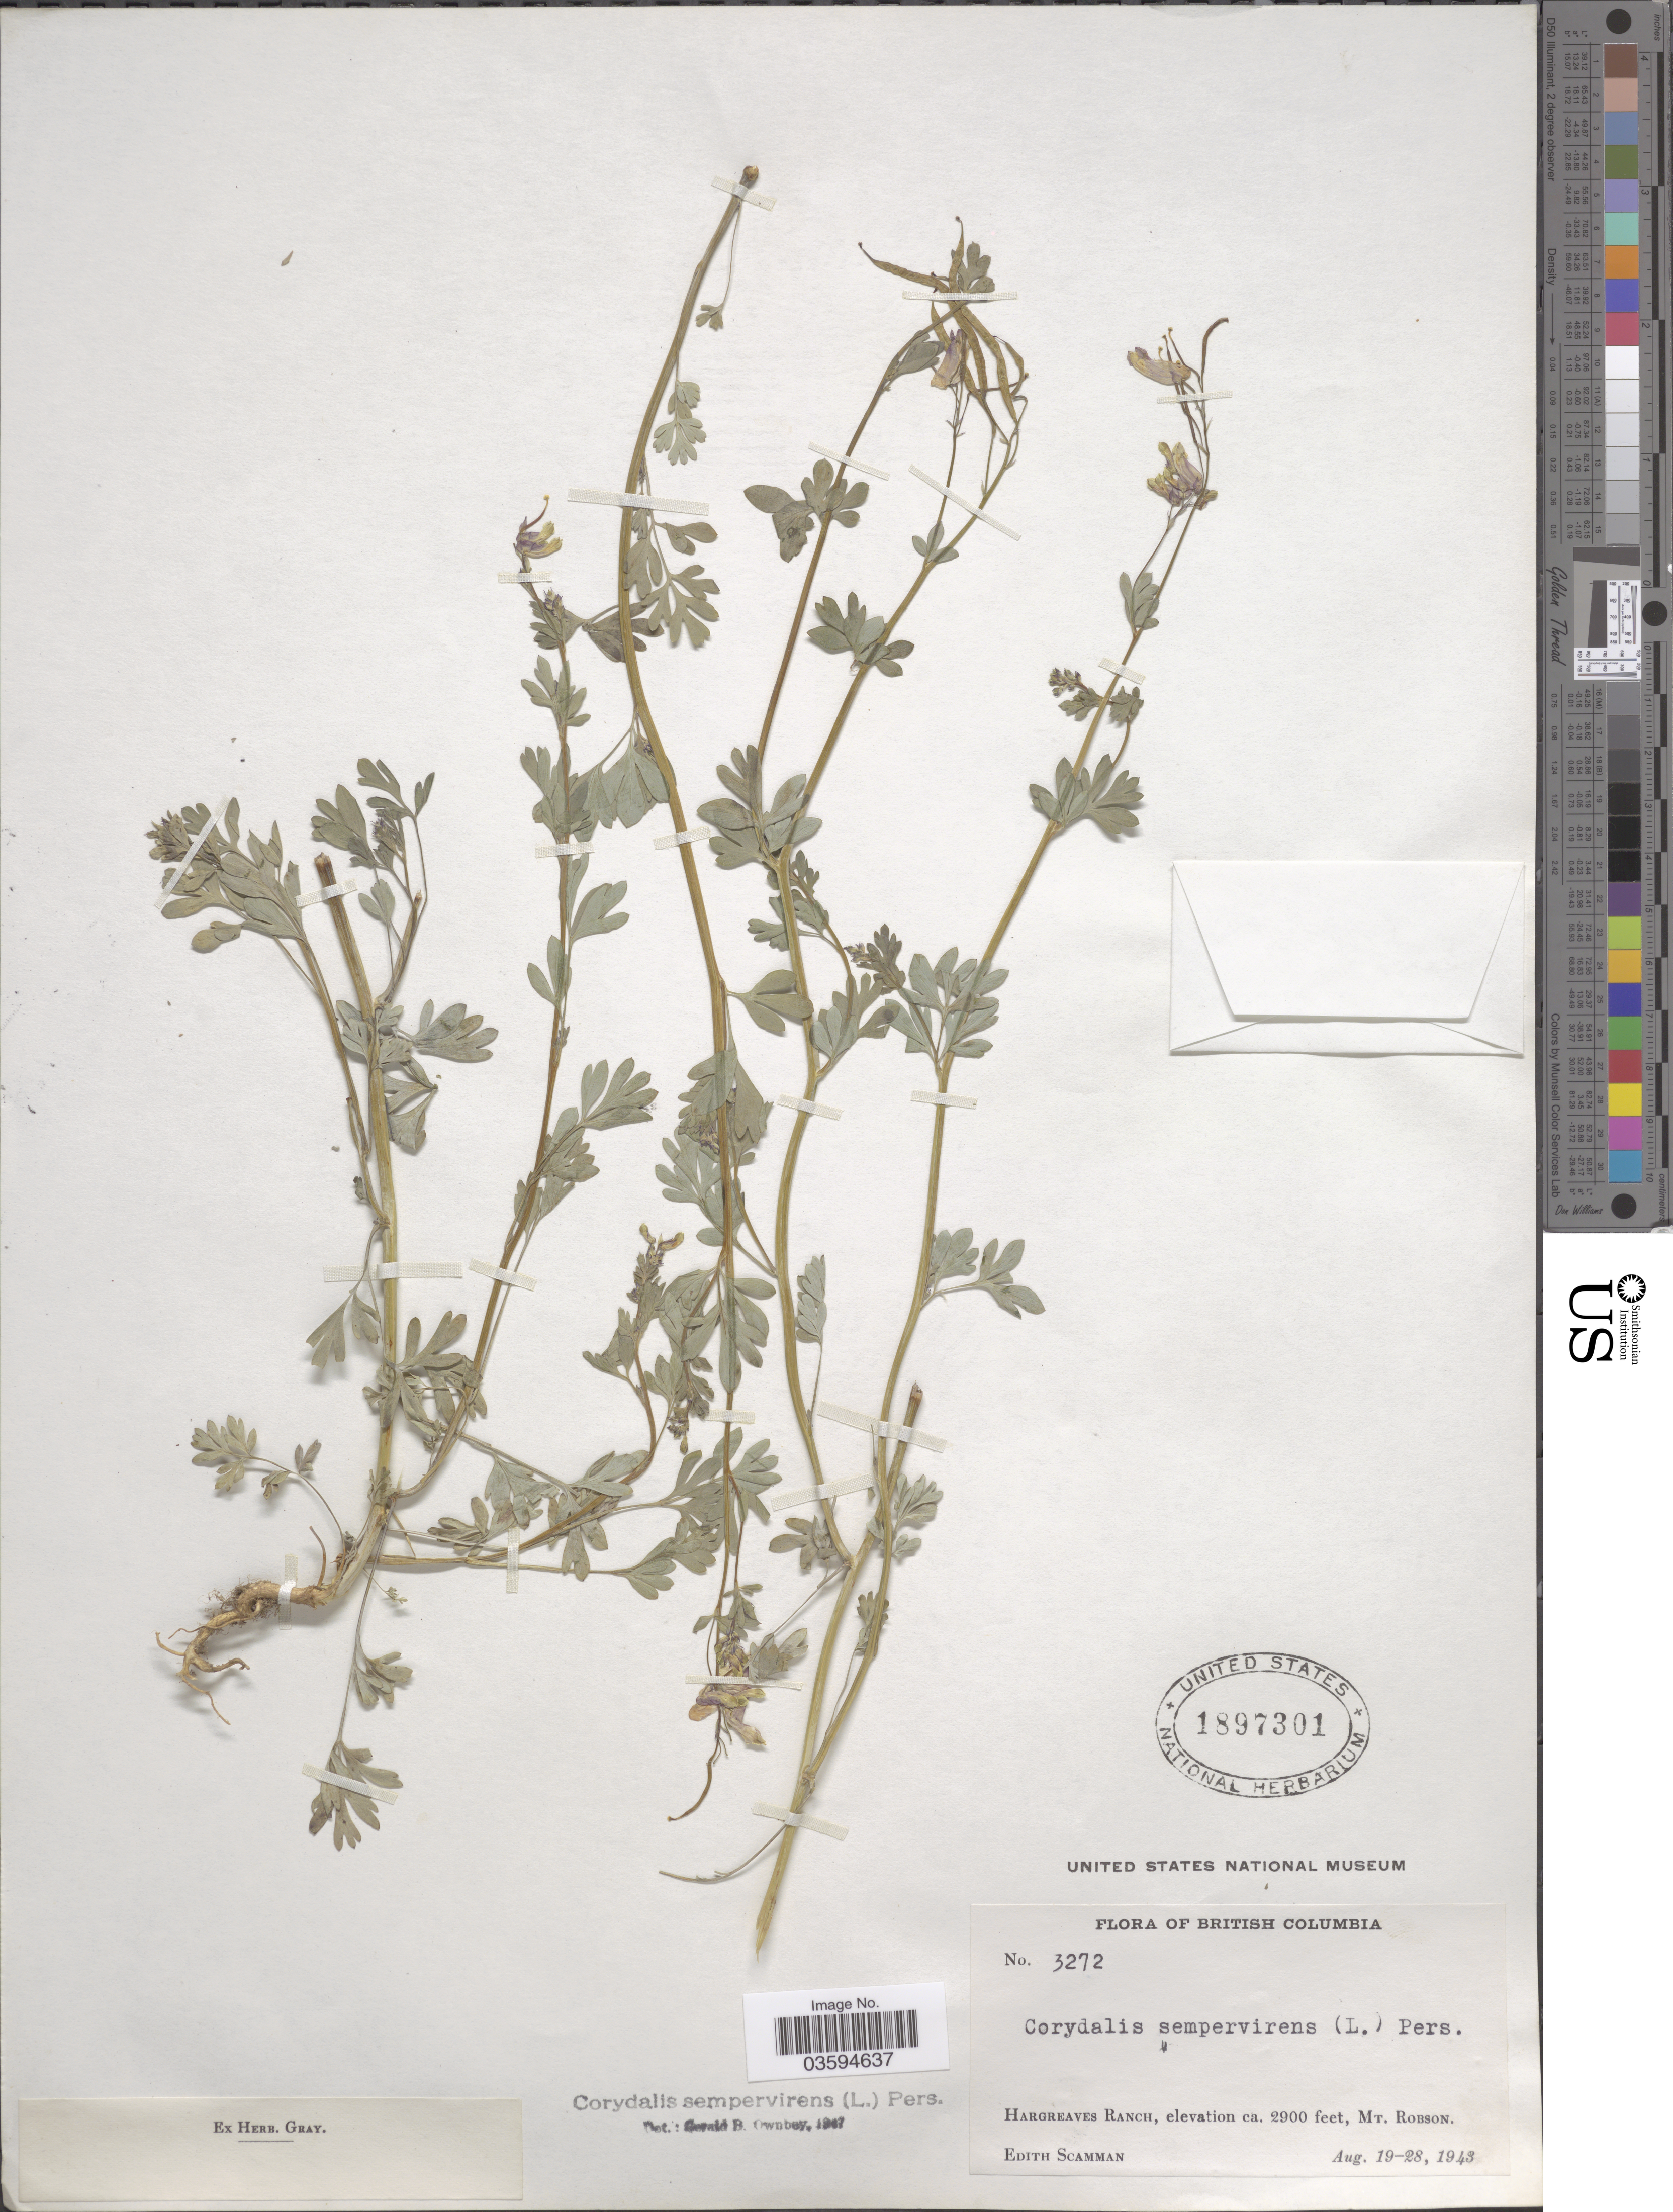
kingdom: Plantae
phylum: Tracheophyta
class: Magnoliopsida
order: Ranunculales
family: Papaveraceae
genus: Capnoides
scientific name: Capnoides sempervirens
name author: (L.) Borkh.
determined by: Strong, M. T., (US), Smithsonian Institution - National Museum of Natural History (UNITED STATES)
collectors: E. Scamman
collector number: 3272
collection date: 1943-08-19/1943-08-28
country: Canada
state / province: British Columbia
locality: Hargreaves Ranch, Mt. Robson.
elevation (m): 884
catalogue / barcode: US 1897301